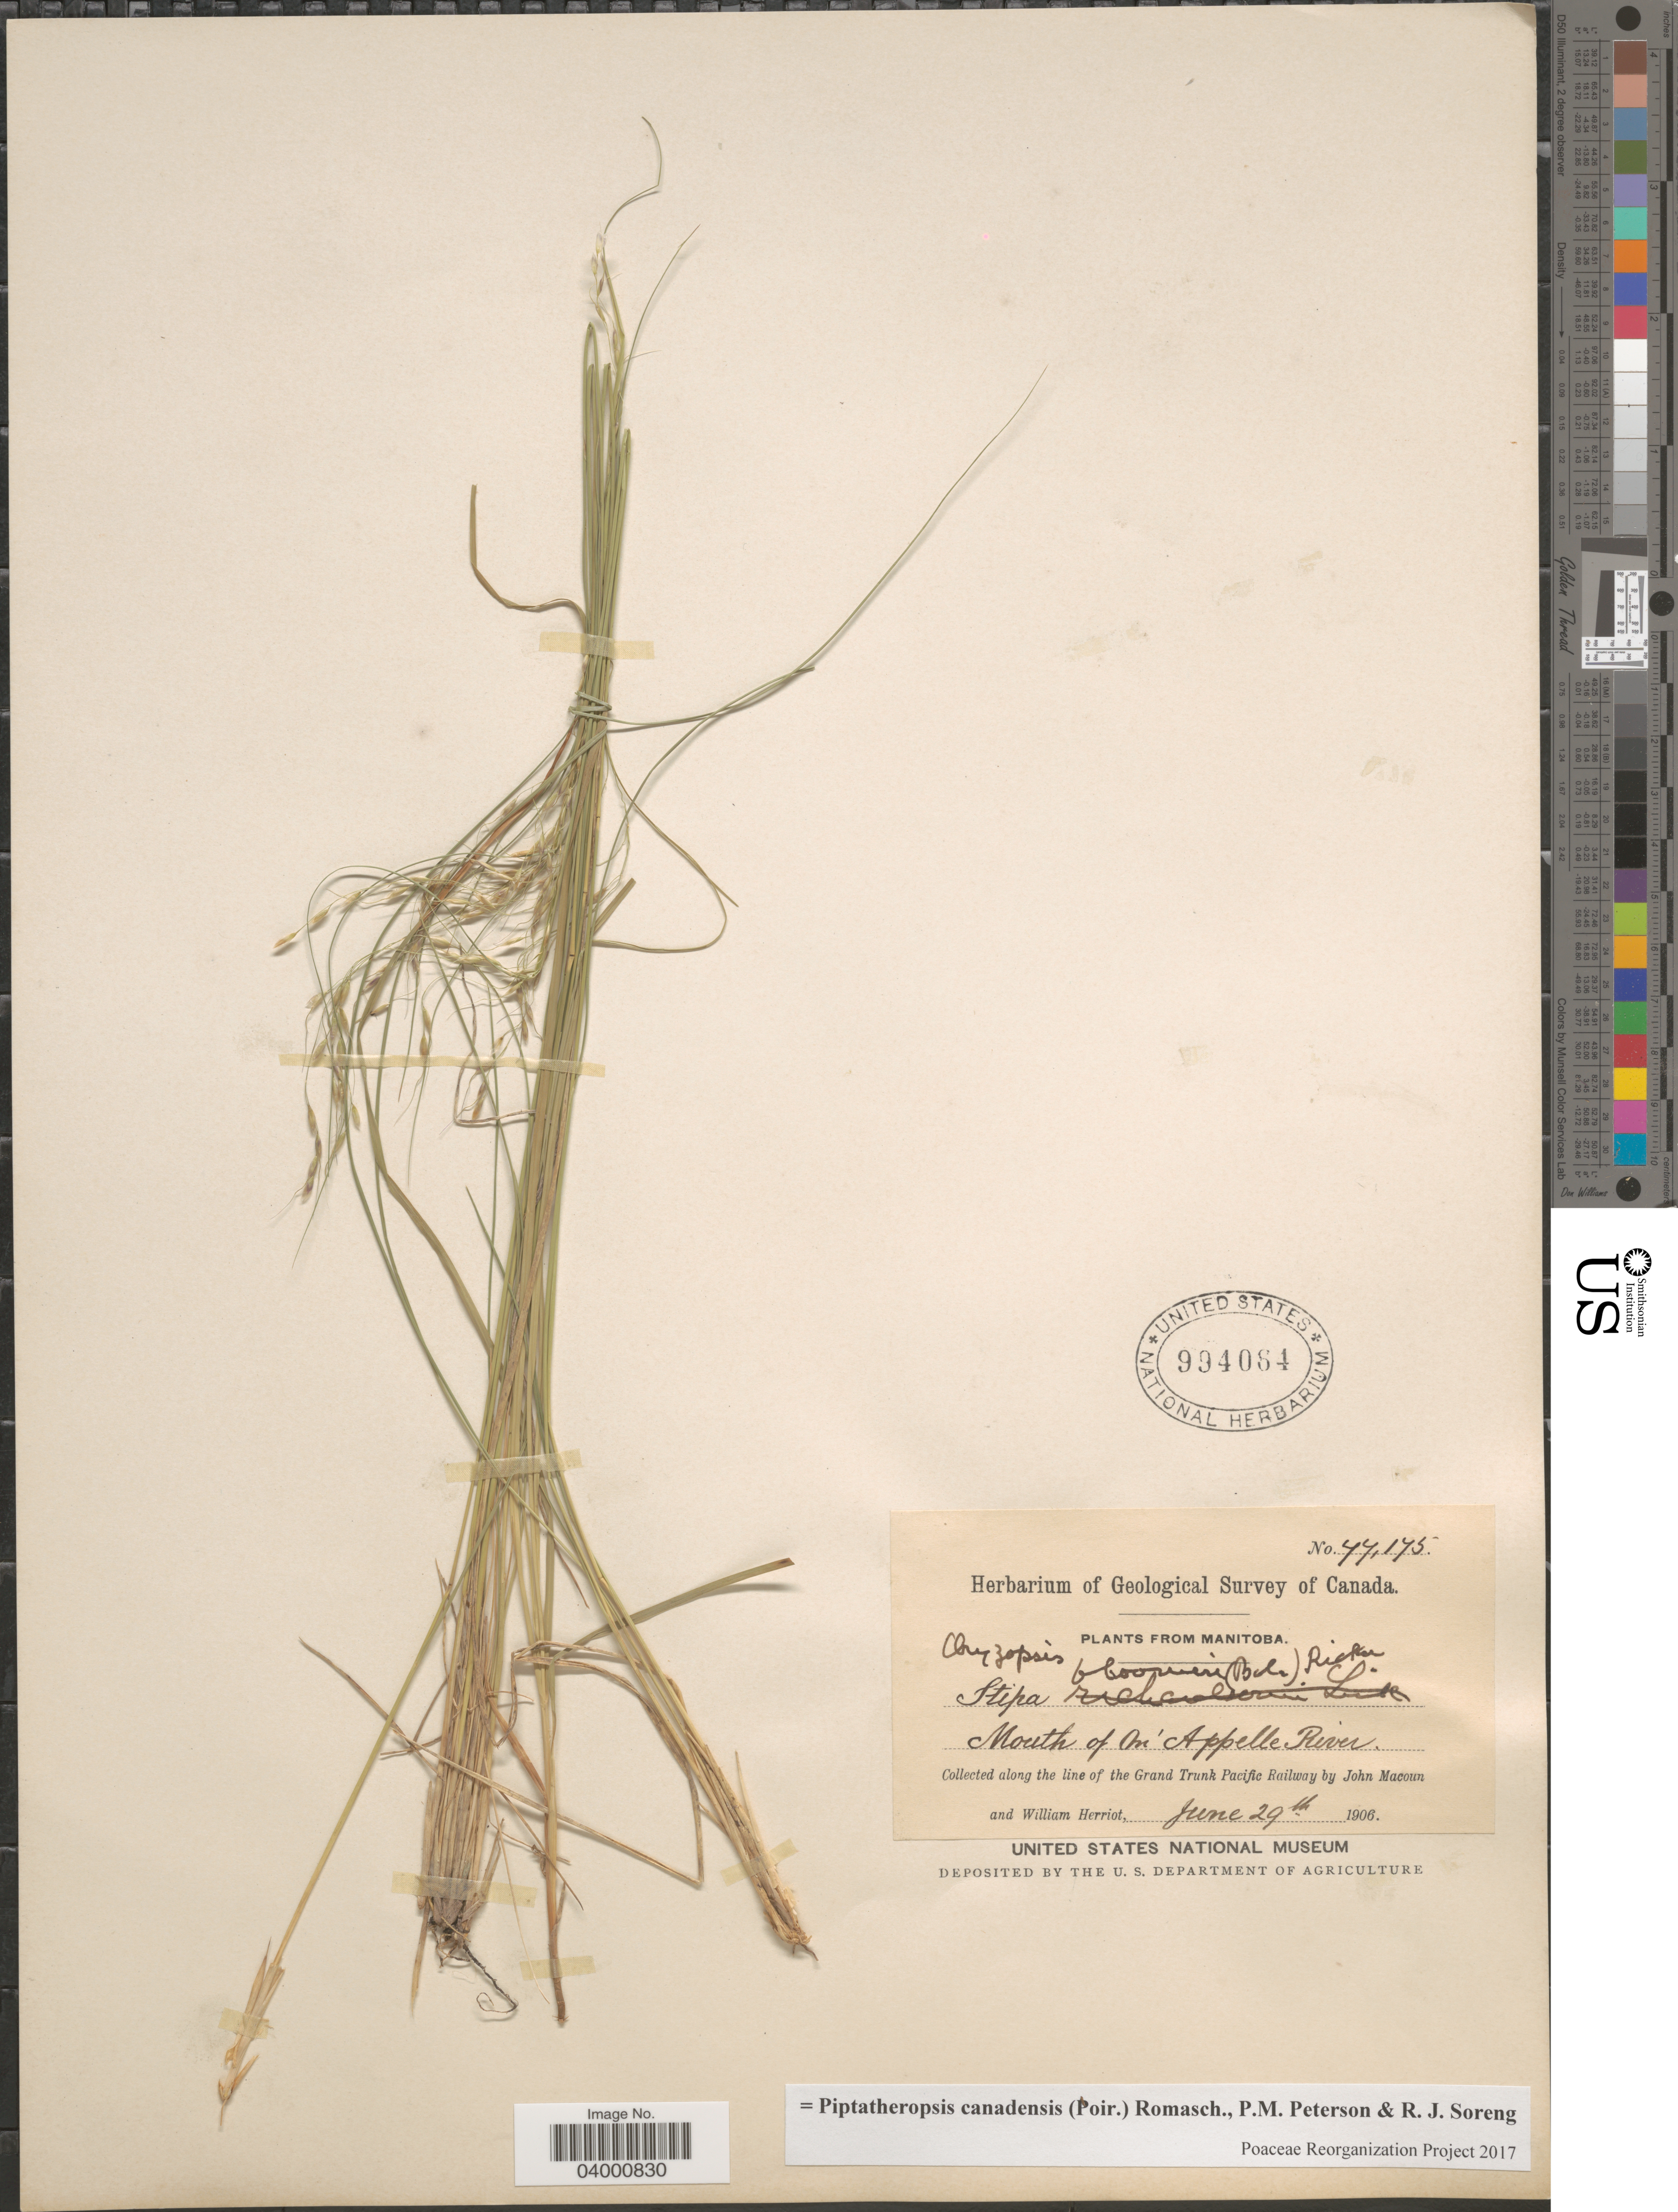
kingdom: Plantae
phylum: Tracheophyta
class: Liliopsida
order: Poales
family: Poaceae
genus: Piptatheropsis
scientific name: Piptatheropsis canadensis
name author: (Poir.) Romasch. et al.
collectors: J. Macoun & W. Herriot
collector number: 77175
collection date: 1906-06-29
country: Canada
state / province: Manitoba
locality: Mouth of On' Appelle River. Along the line of the Grand Trunk Pacific Railway.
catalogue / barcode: US 994064